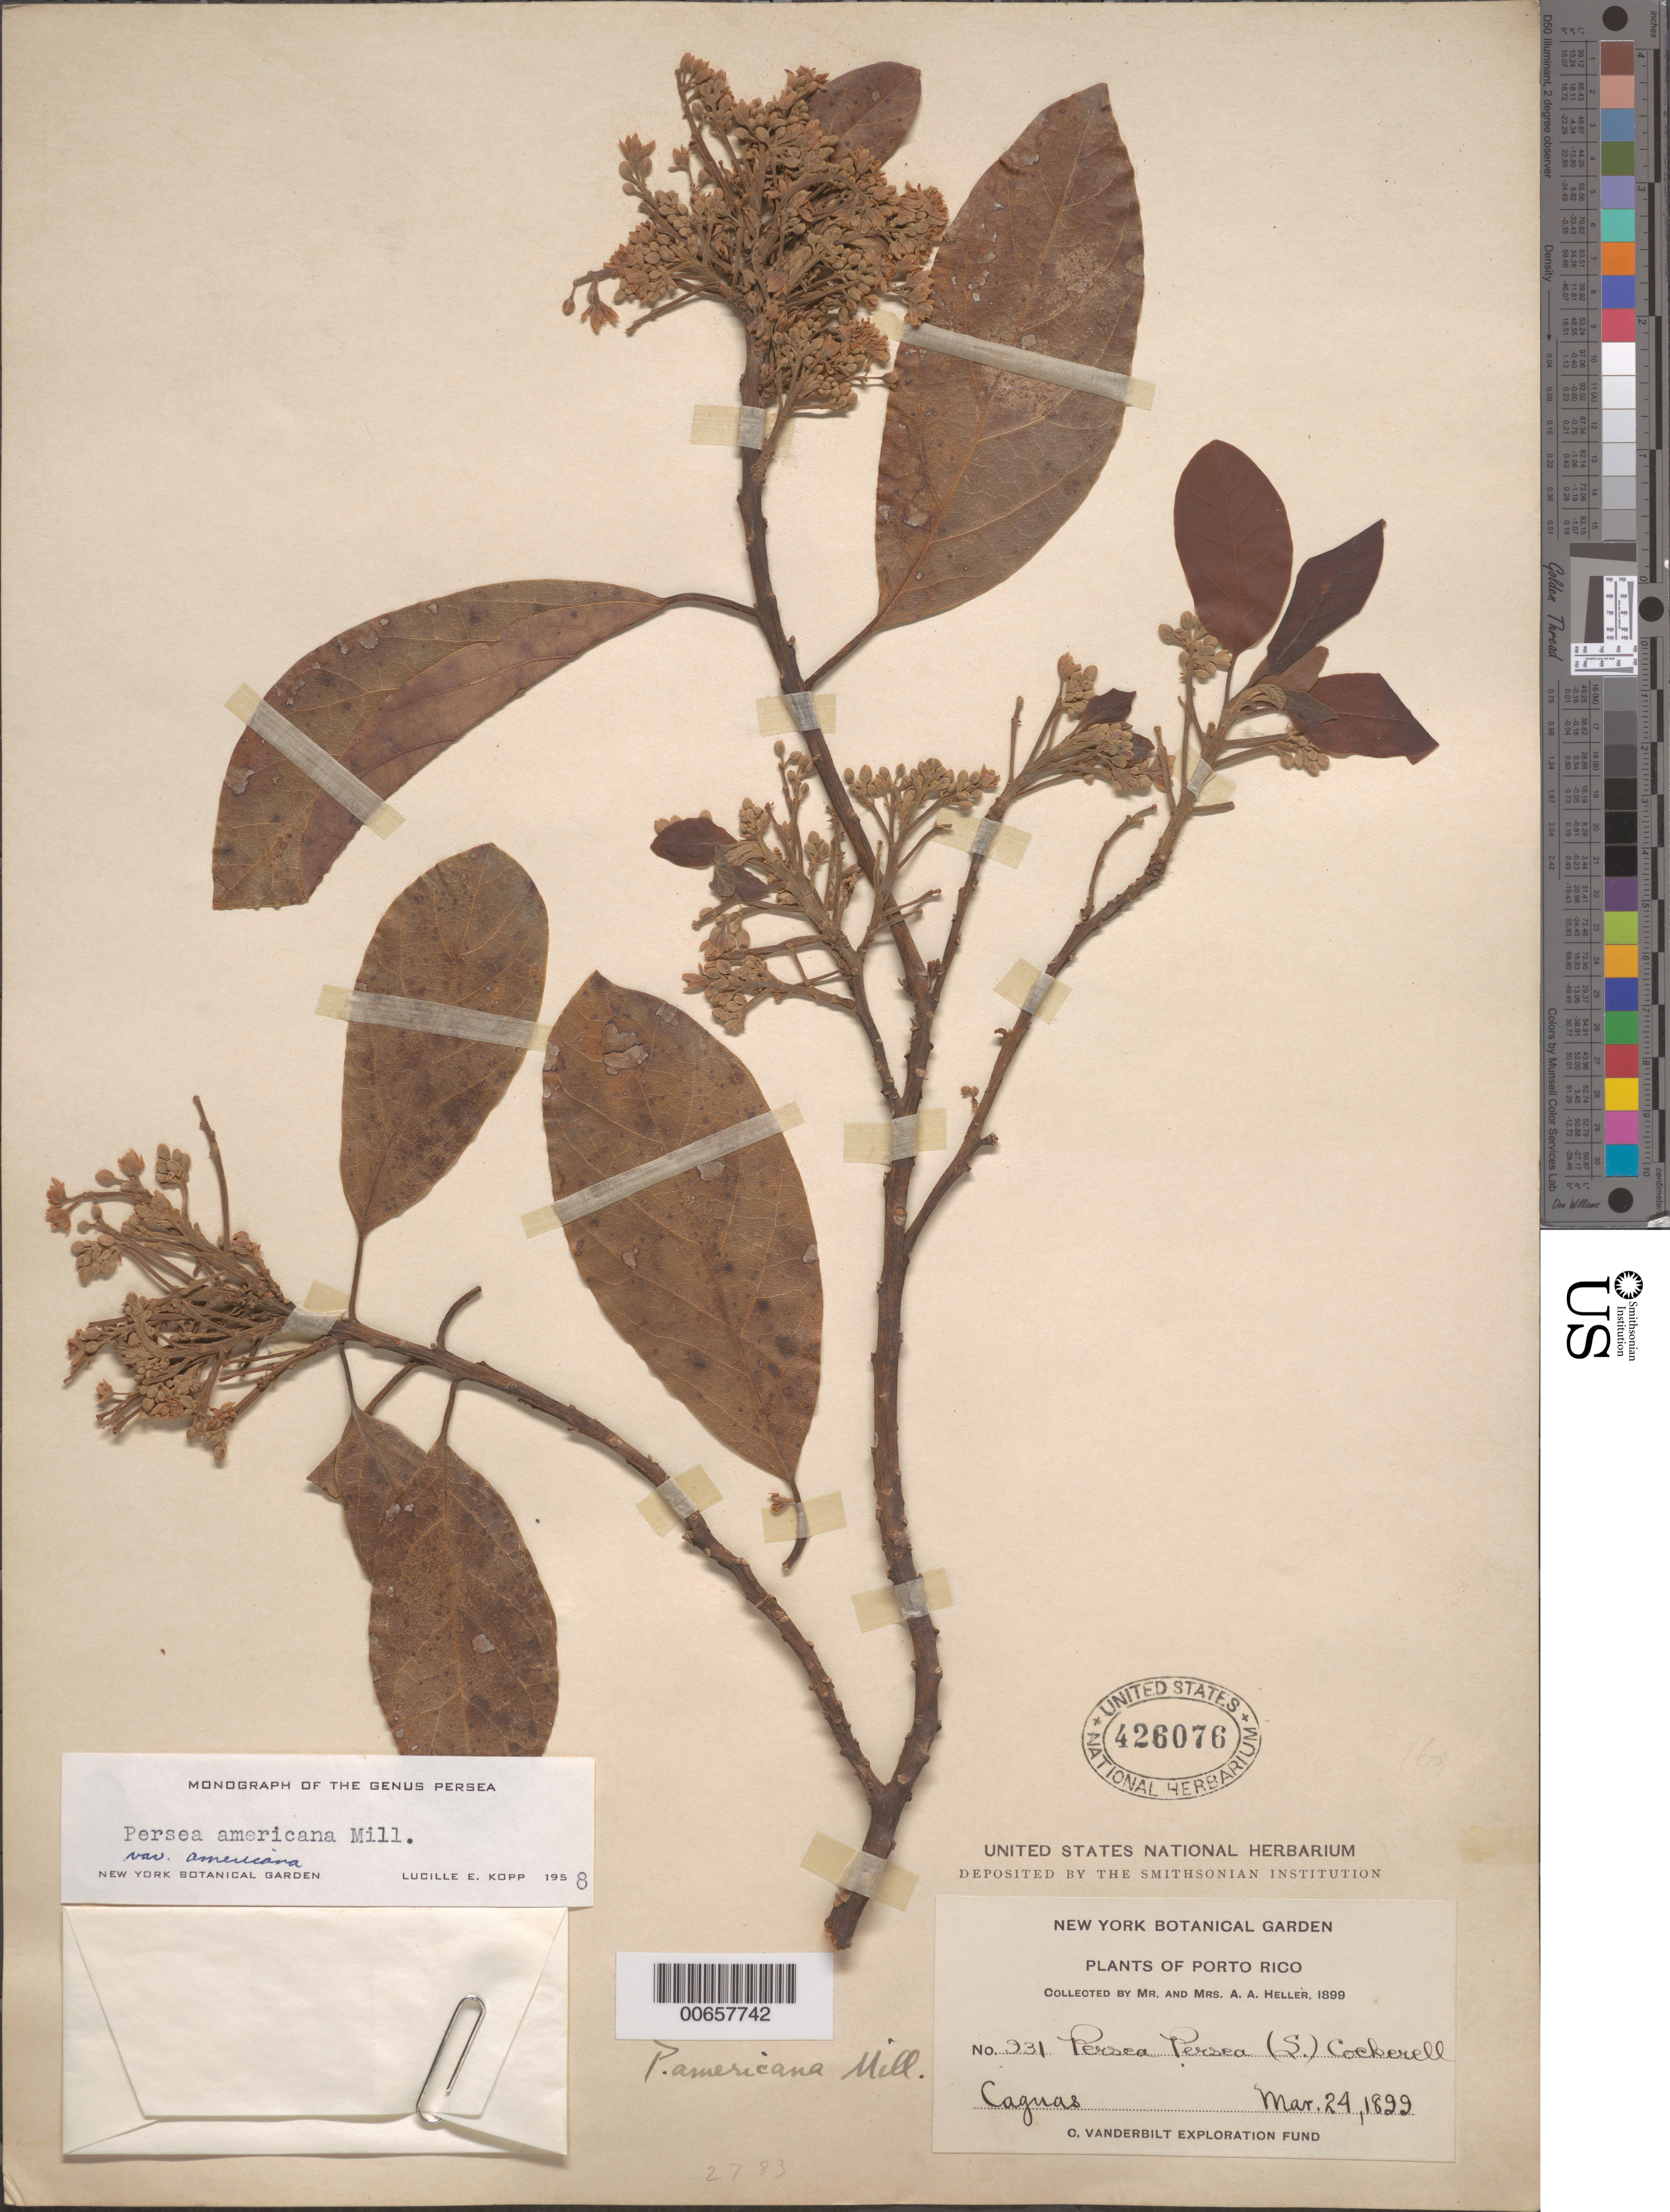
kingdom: Plantae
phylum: Tracheophyta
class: Magnoliopsida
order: Laurales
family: Lauraceae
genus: Persea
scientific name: Persea americana var. americana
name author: Mill.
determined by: Kopp, L. E., (NY), New York Botanical Garden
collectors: A. A. Heller & -- Heller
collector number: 931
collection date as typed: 24 Mar 1899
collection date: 1899-03-24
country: Puerto Rico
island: Greater Antilles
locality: Caguas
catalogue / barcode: US 426076